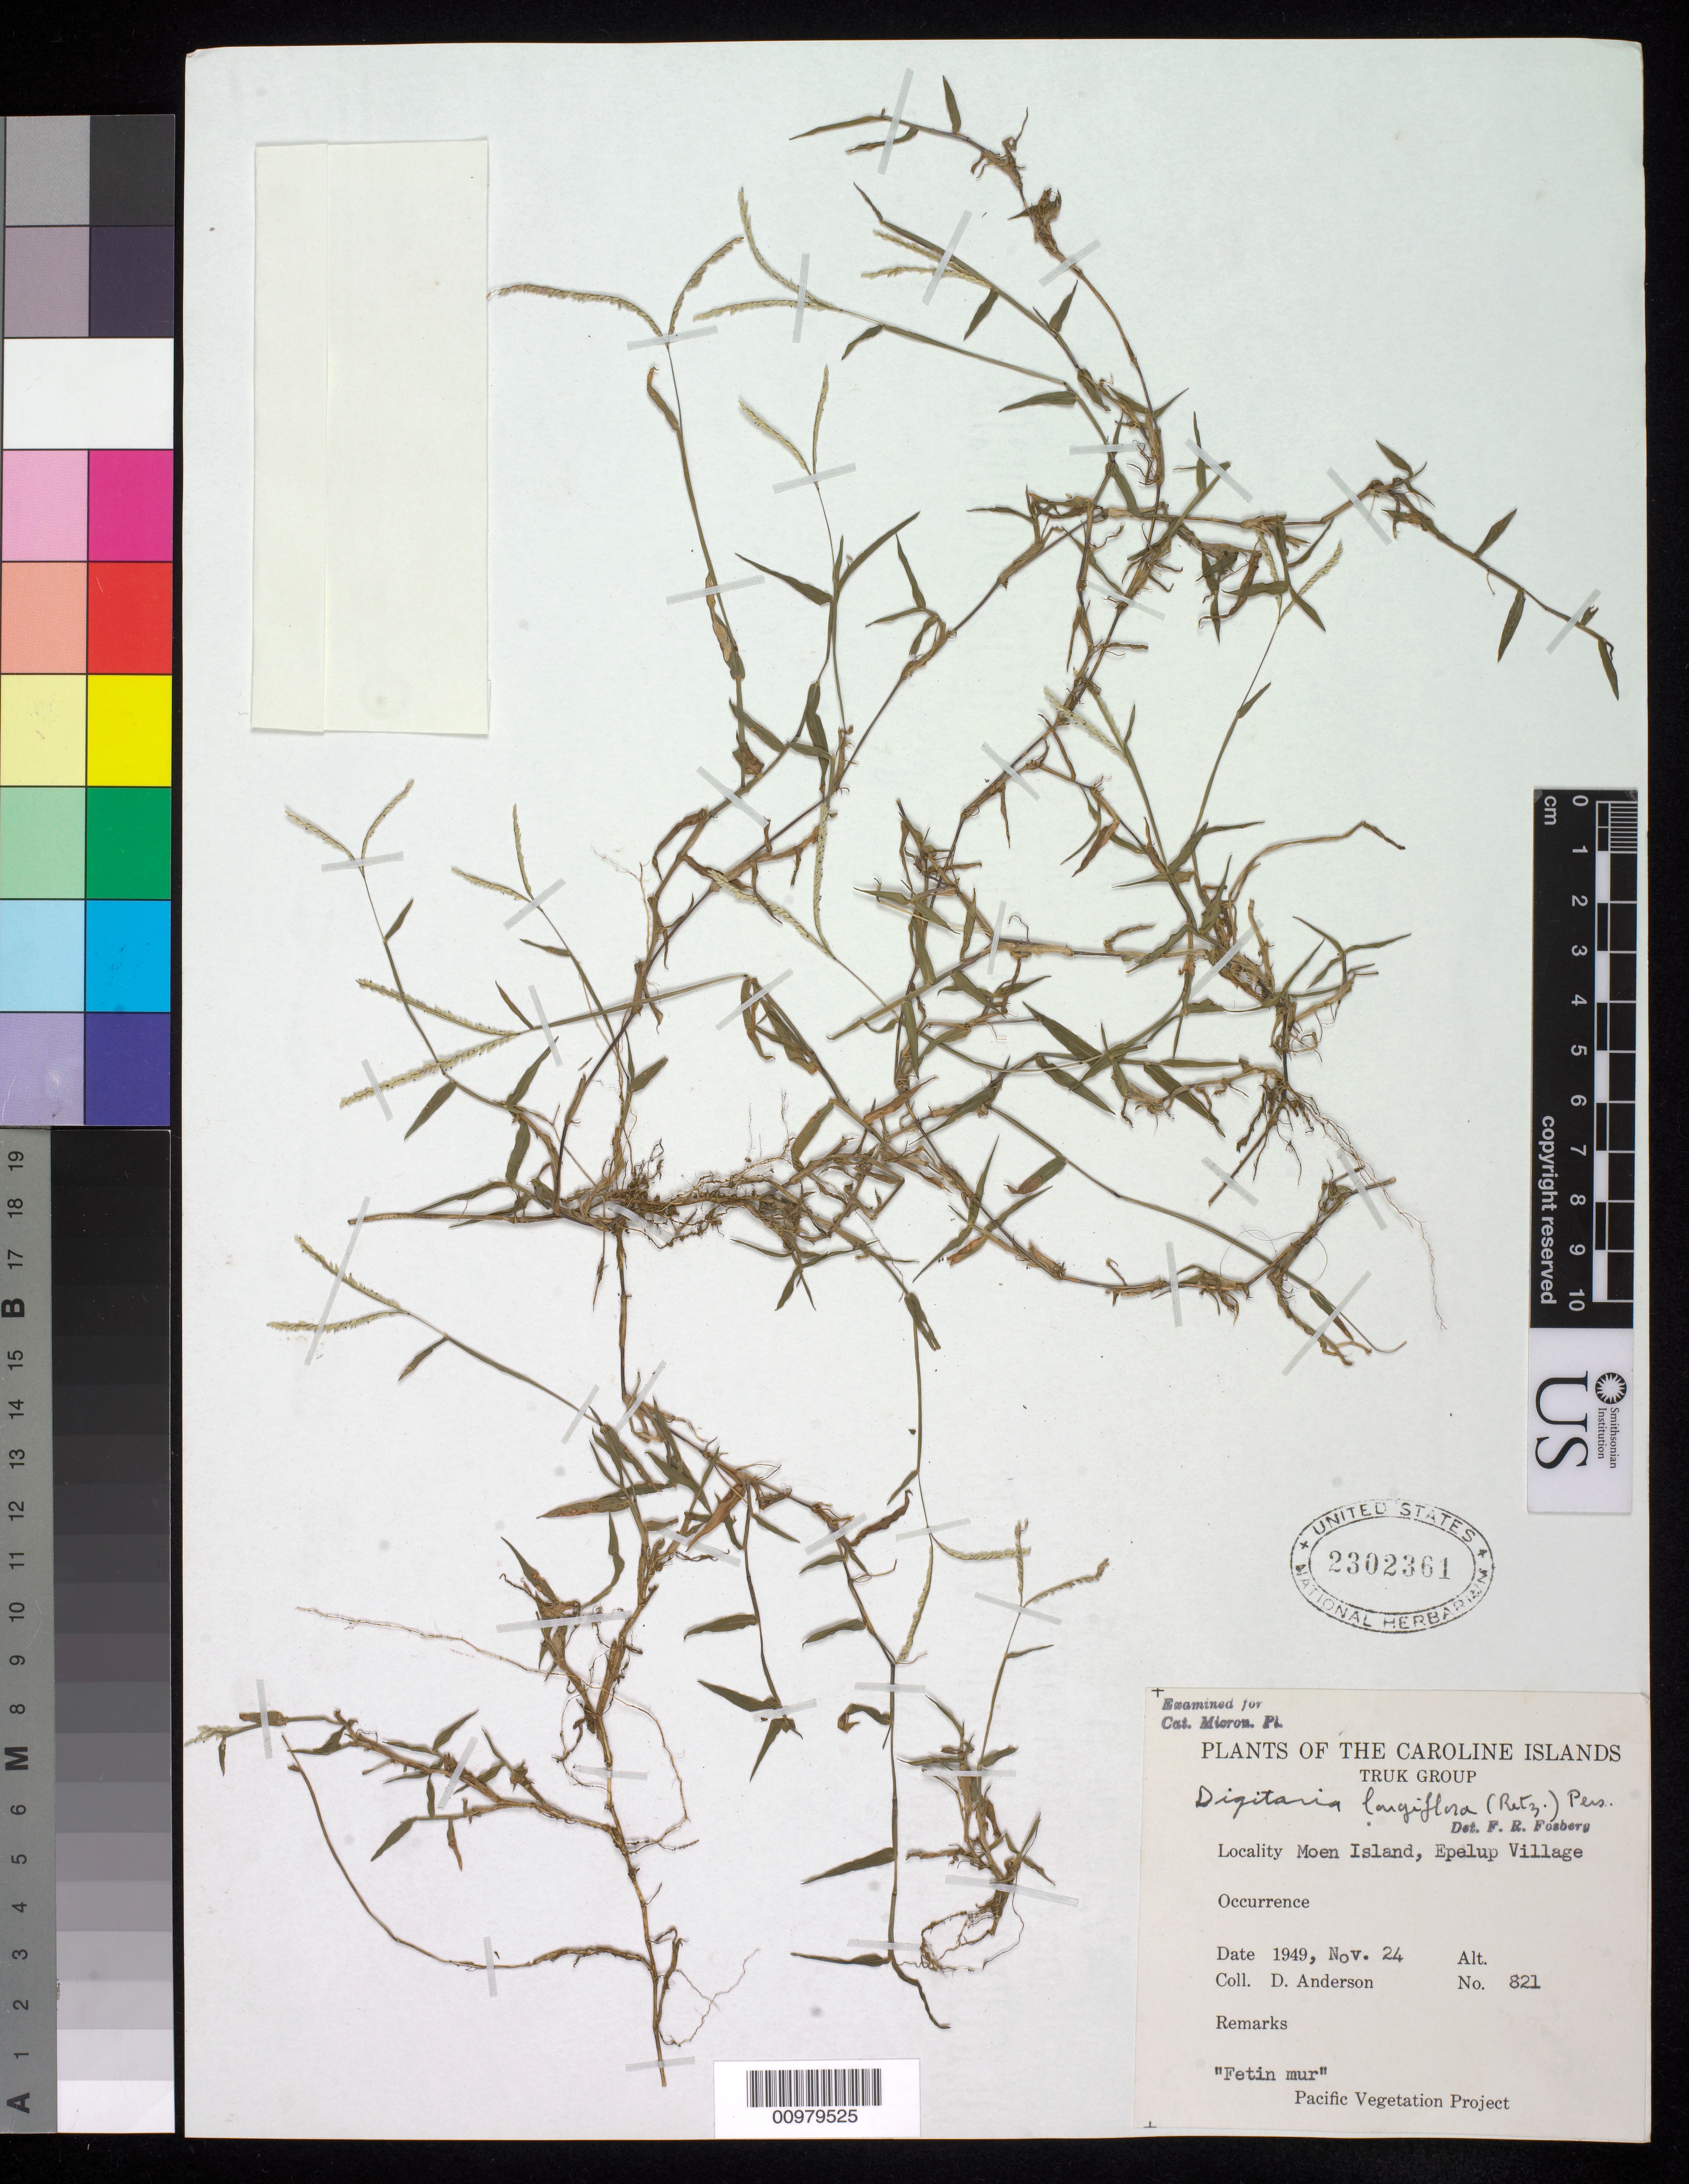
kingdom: Plantae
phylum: Tracheophyta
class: Liliopsida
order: Poales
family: Poaceae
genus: Digitaria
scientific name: Digitaria longiflora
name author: (Retz.) Pers.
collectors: D. Anderson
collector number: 821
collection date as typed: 24 Nov 1949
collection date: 1949-11-24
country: Micronesia, Federated States of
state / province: Truk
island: Moen [Wono]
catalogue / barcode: US 2302361